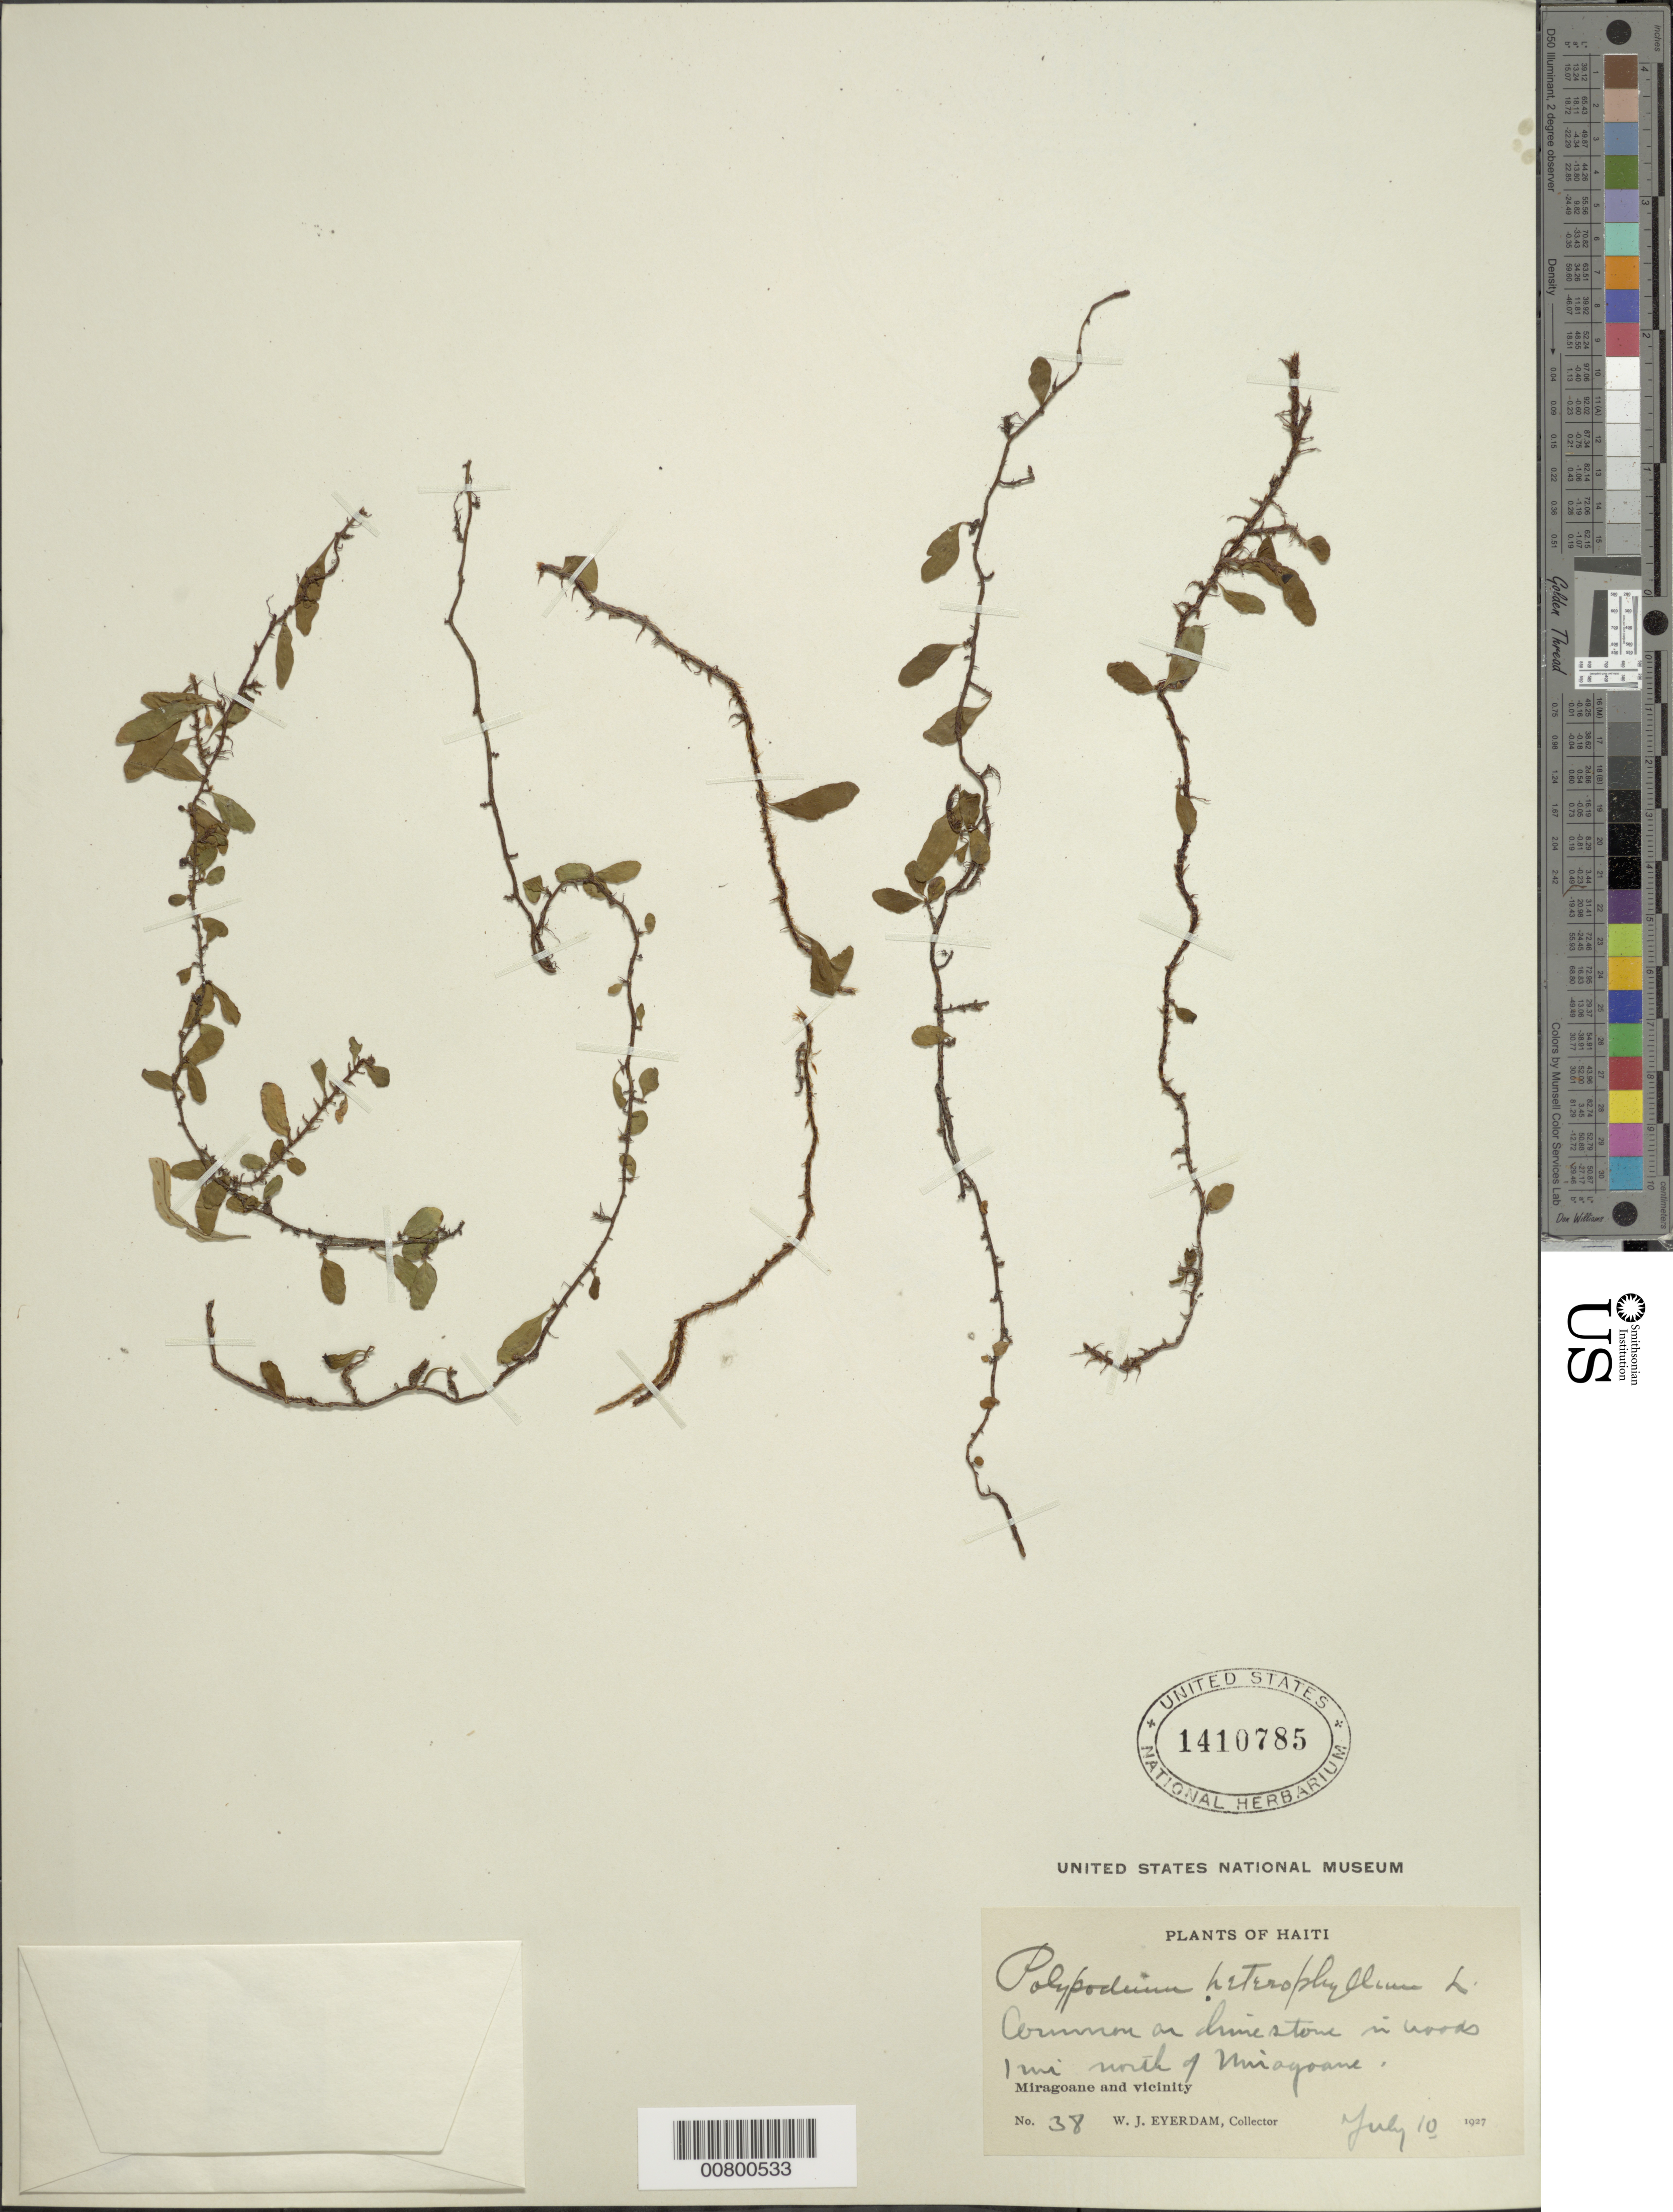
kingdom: Plantae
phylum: Tracheophyta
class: Polypodiopsida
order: Polypodiales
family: Polypodiaceae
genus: Microgramma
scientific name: Microgramma heterophylla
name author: (L.) Wherry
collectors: W. J. Eyerdam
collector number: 38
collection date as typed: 10 Jul 1927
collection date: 1927-07-10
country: Haiti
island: Hispaniola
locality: Miragoane, 1 mile N of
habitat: On limestone in woods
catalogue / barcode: US 1410785